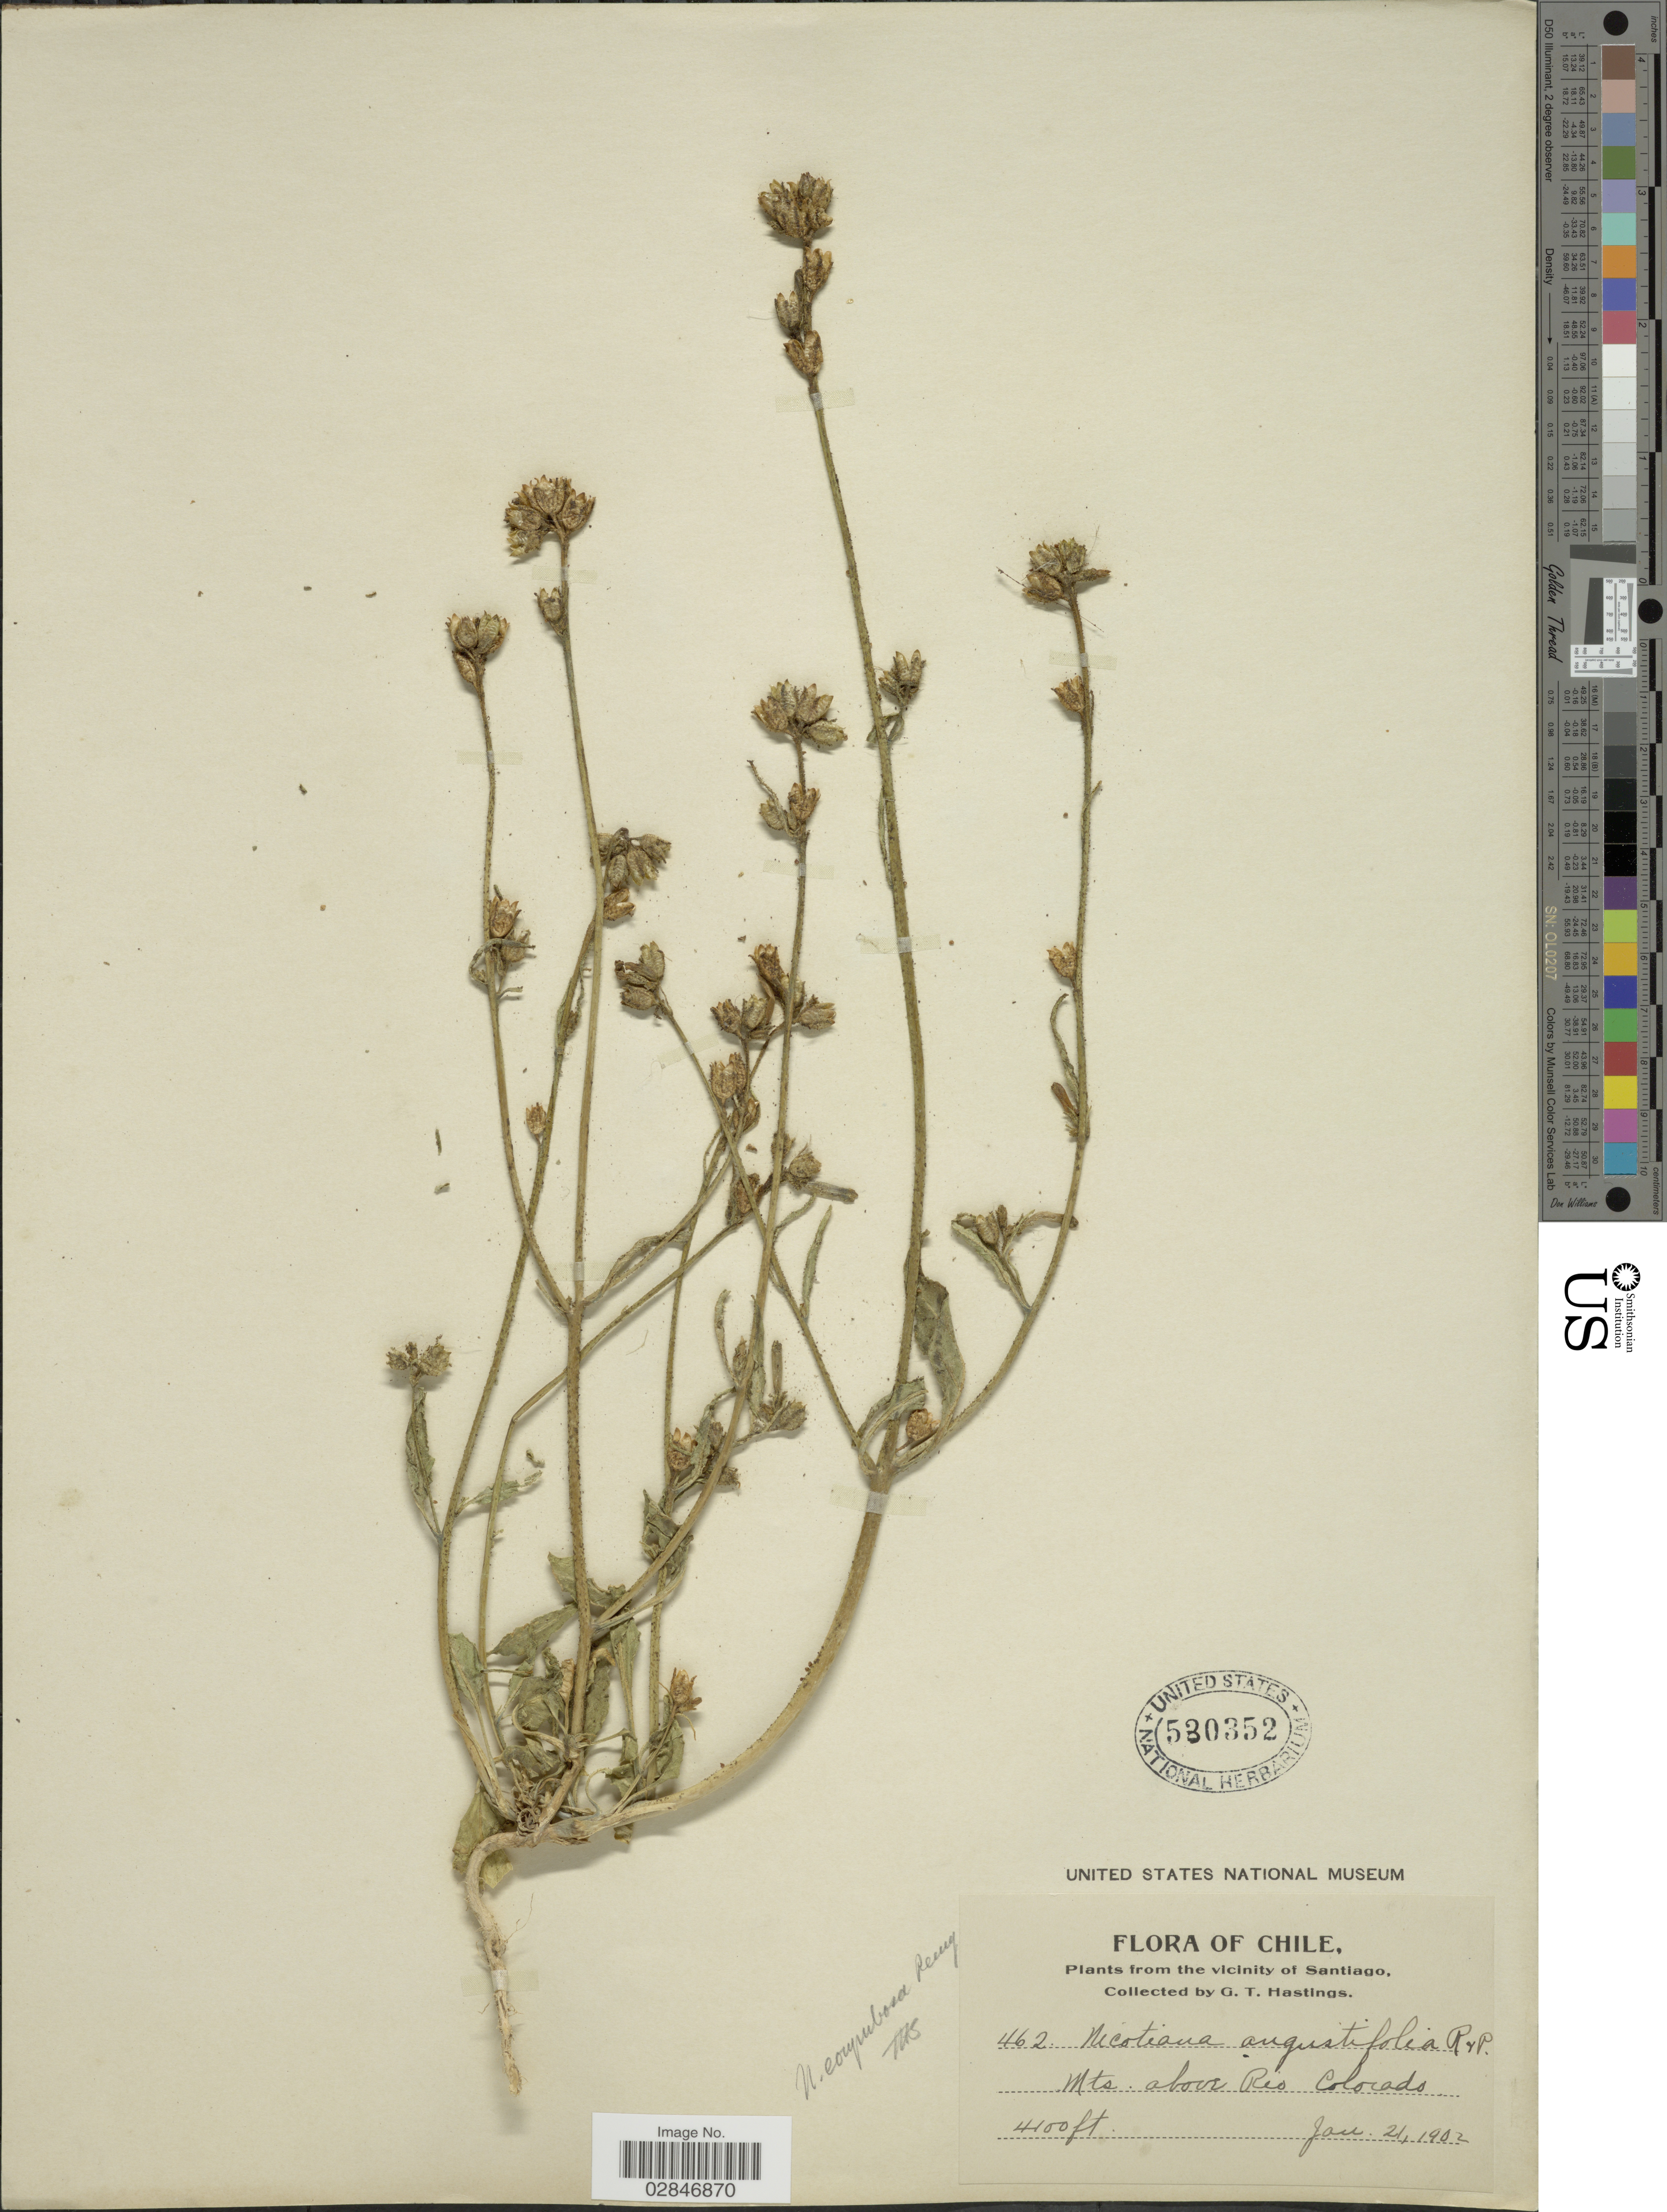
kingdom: Plantae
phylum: Tracheophyta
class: Magnoliopsida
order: Solanales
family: Solanaceae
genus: Nicotiana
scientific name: Nicotiana corymbosa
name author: J. Rémy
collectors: G. Hastings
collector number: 462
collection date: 1902-01-21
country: Chile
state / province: Región Metropolitana (RM)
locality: Vicinity of Santiago, Mts. above Rio Colorado.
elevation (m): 1341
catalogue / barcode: US 530352